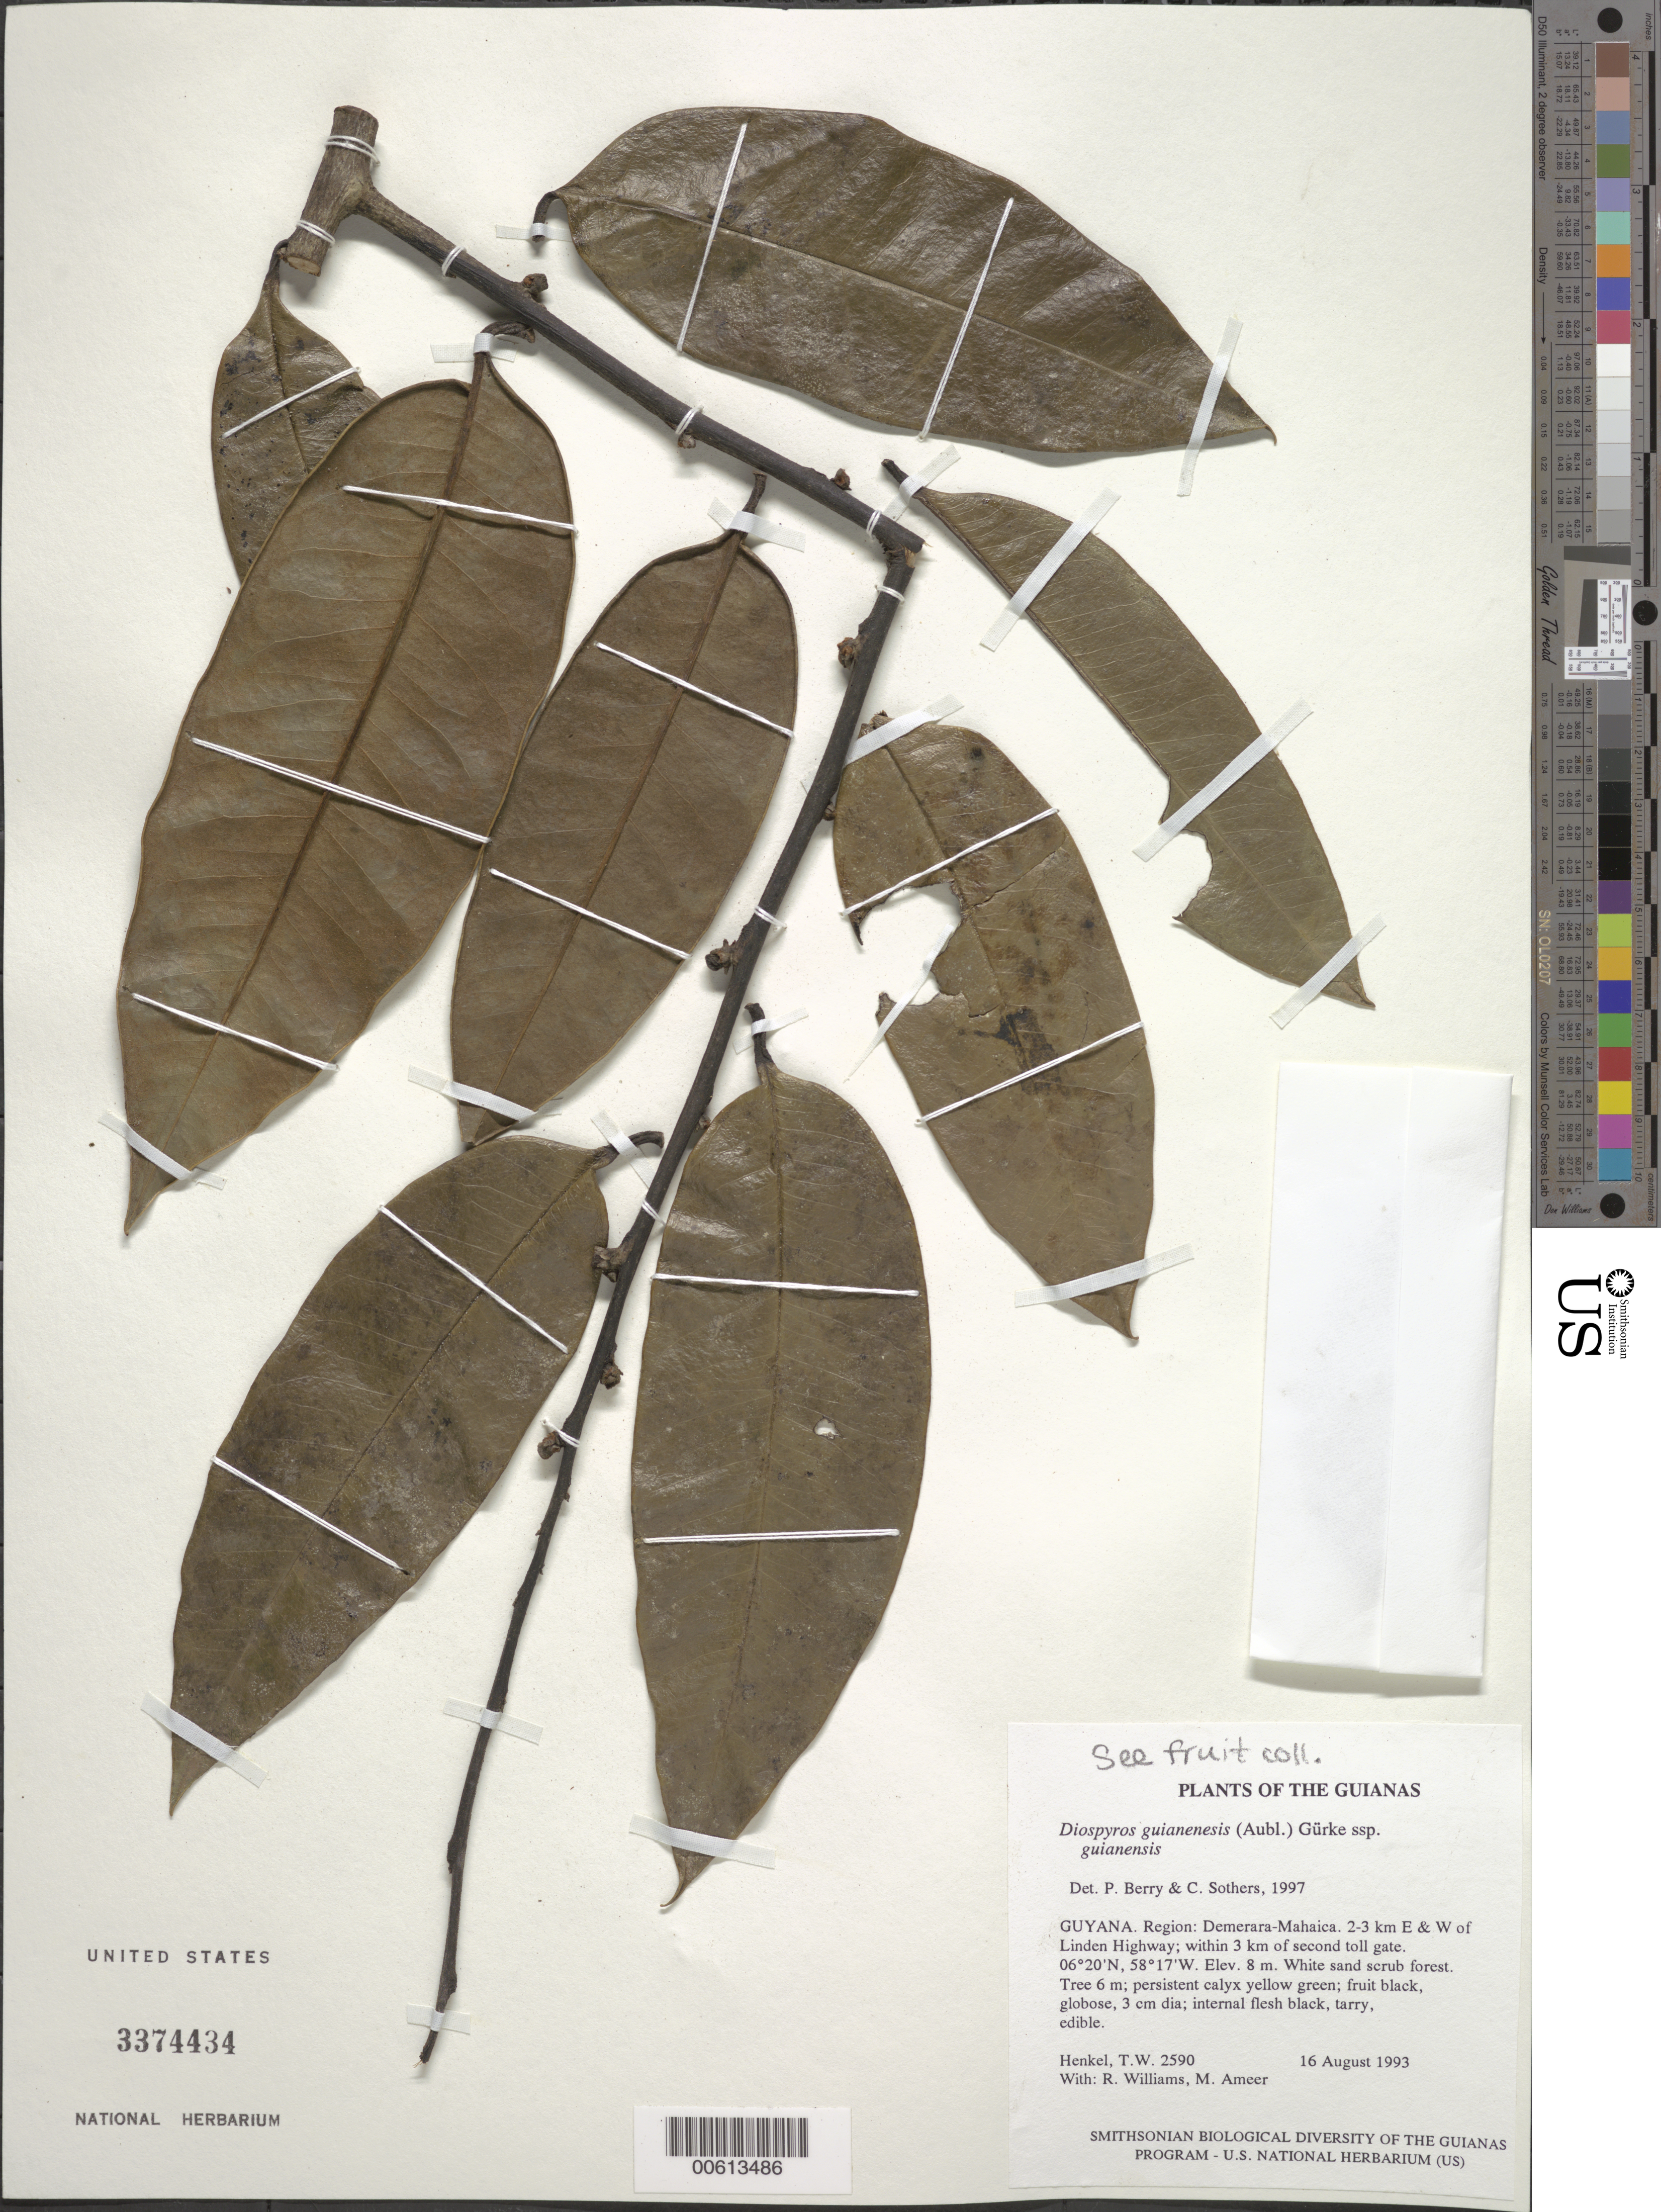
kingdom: Plantae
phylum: Tracheophyta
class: Magnoliopsida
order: Ericales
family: Ebenaceae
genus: Diospyros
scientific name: Diospyros guianensis subsp. guianensis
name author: (Aubl.) Gürke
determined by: Berry, P. E.; Sothers, C. A.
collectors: T. Henkel, R. Williams & M. Ameer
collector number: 2590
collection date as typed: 16 August 1993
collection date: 1993-08-16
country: Guyana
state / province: Demerara-Mahaica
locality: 2-3 km E & W of Linden Highway; within 3 km of second toll gate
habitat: White sand scrub forest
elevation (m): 8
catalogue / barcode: US 3374434